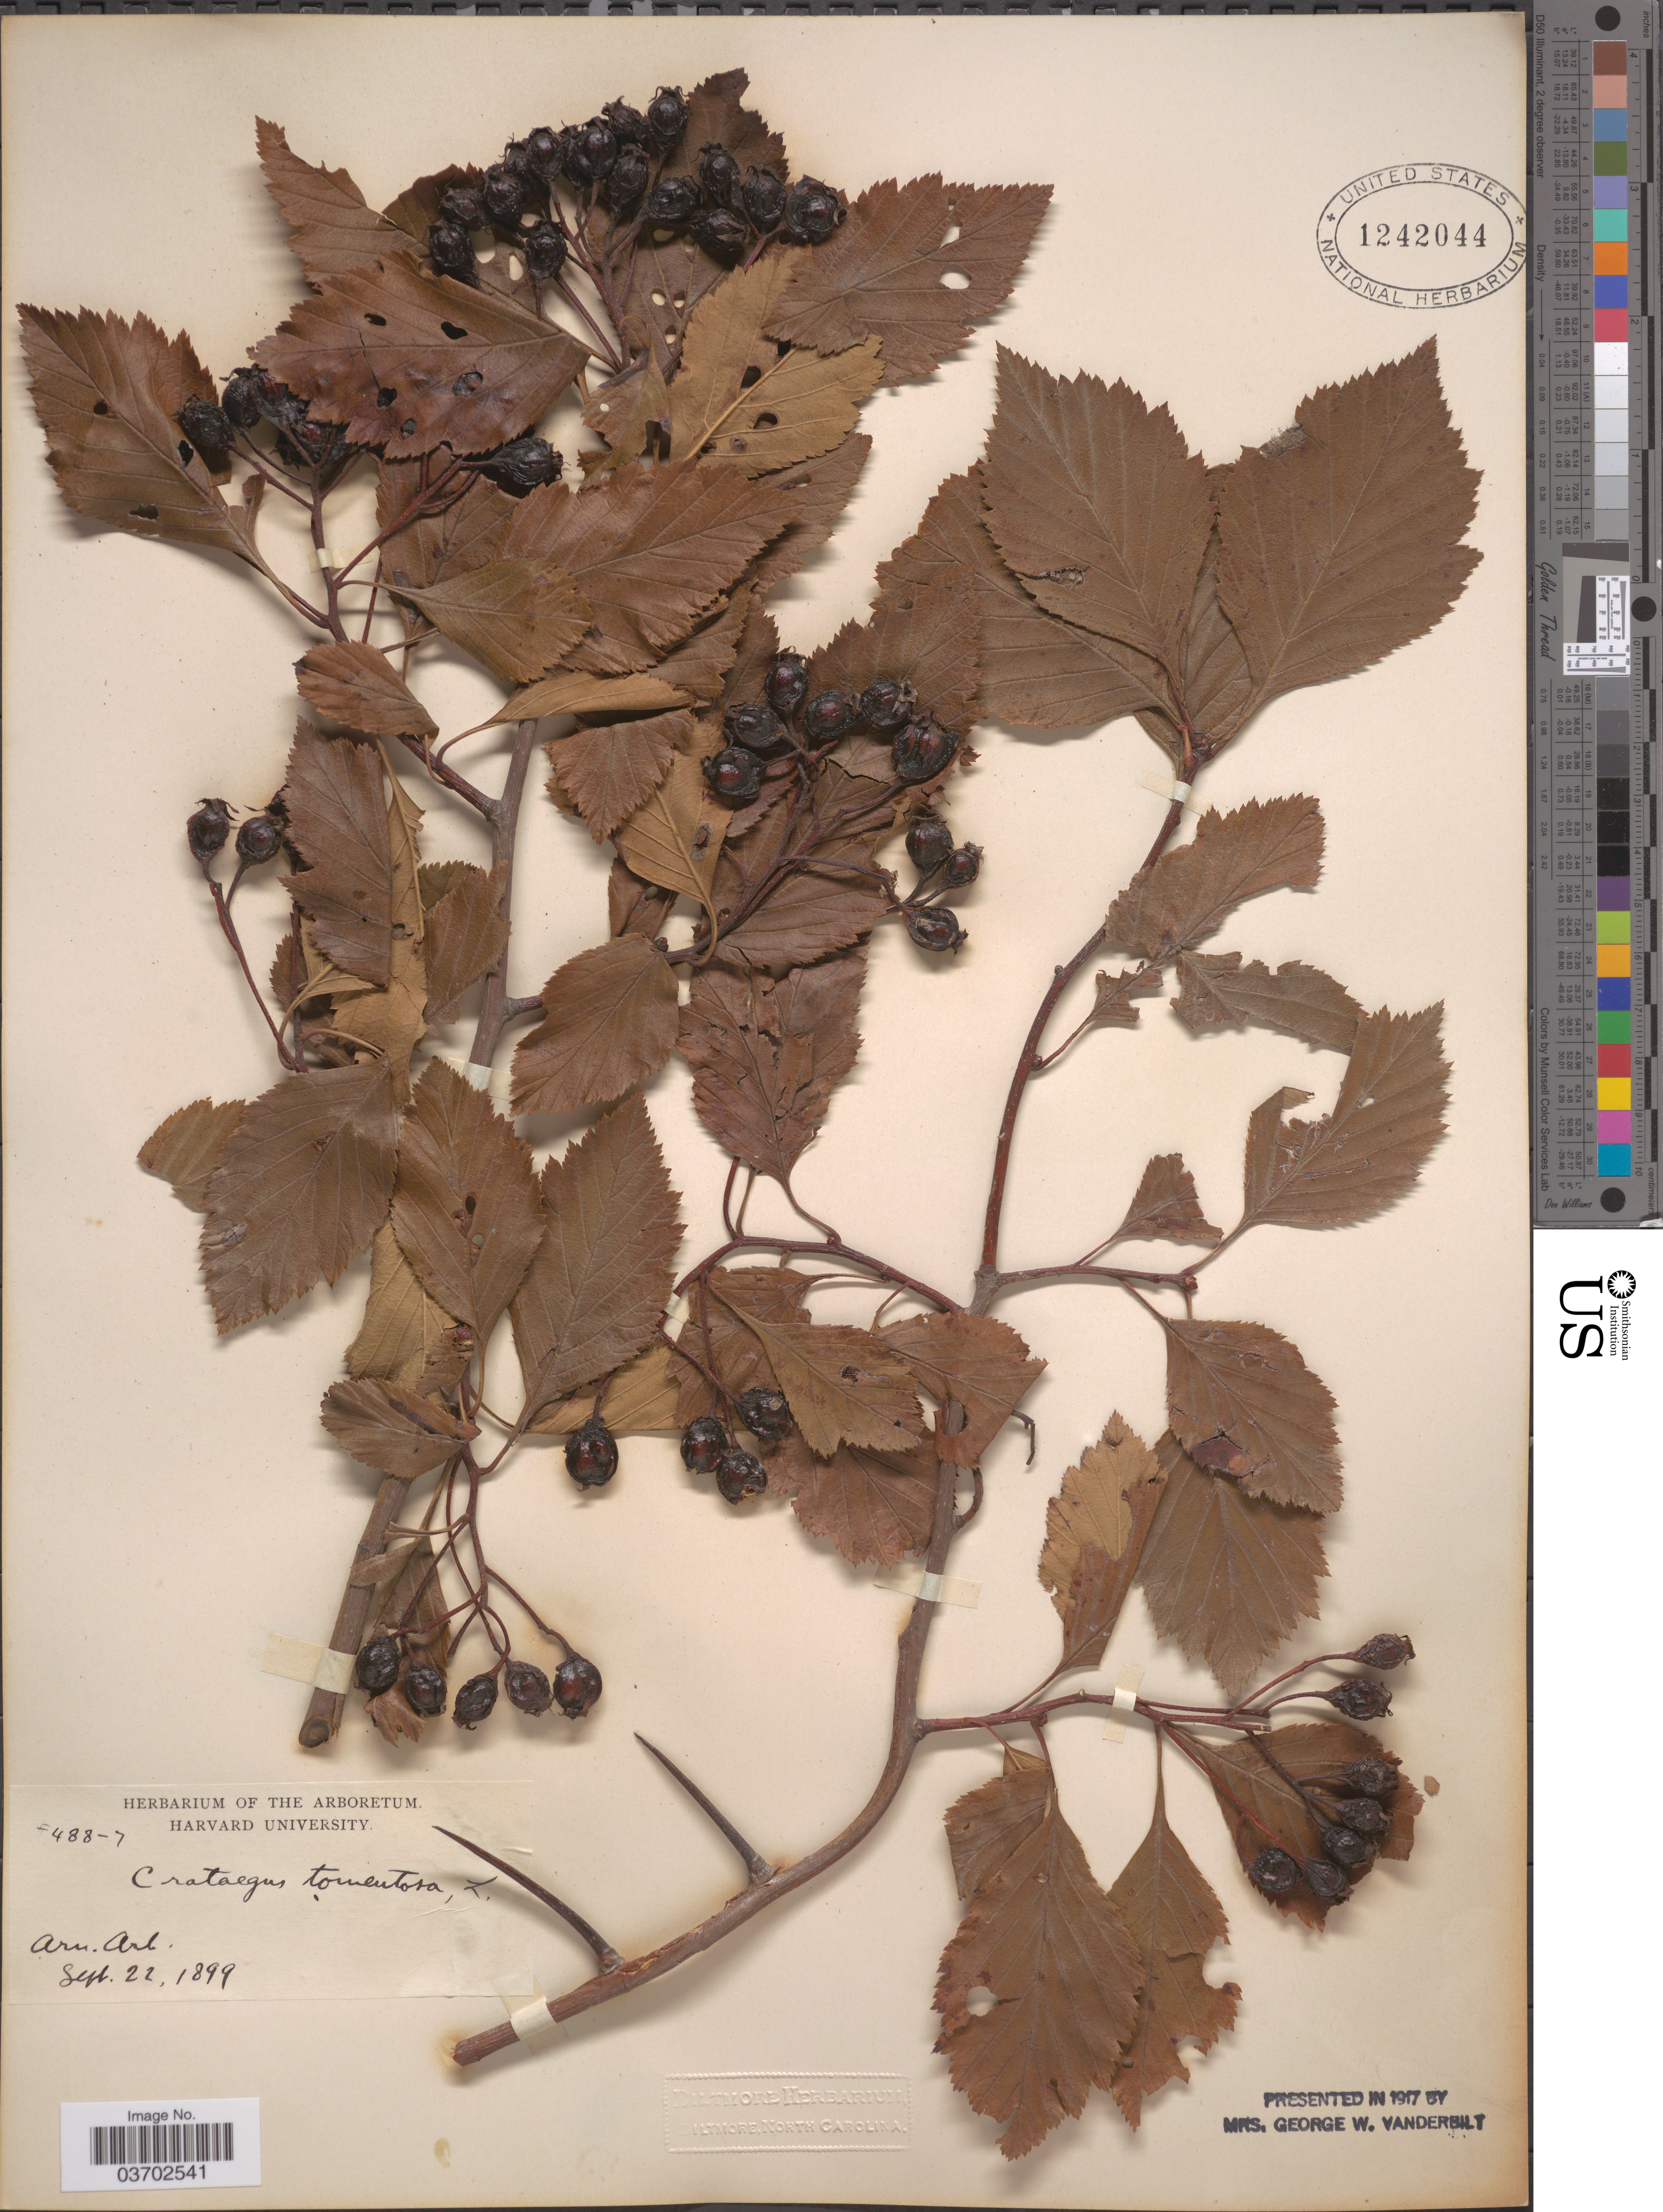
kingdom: Plantae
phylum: Tracheophyta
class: Magnoliopsida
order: Rosales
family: Rosaceae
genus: Crataegus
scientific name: Crataegus calpodendron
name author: (Ehrh.) Medik.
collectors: Ex herb. of the Arboretum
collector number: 488-7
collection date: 1899-09-22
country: United States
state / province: Massachusetts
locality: Arn. Arb.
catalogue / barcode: US 1242044